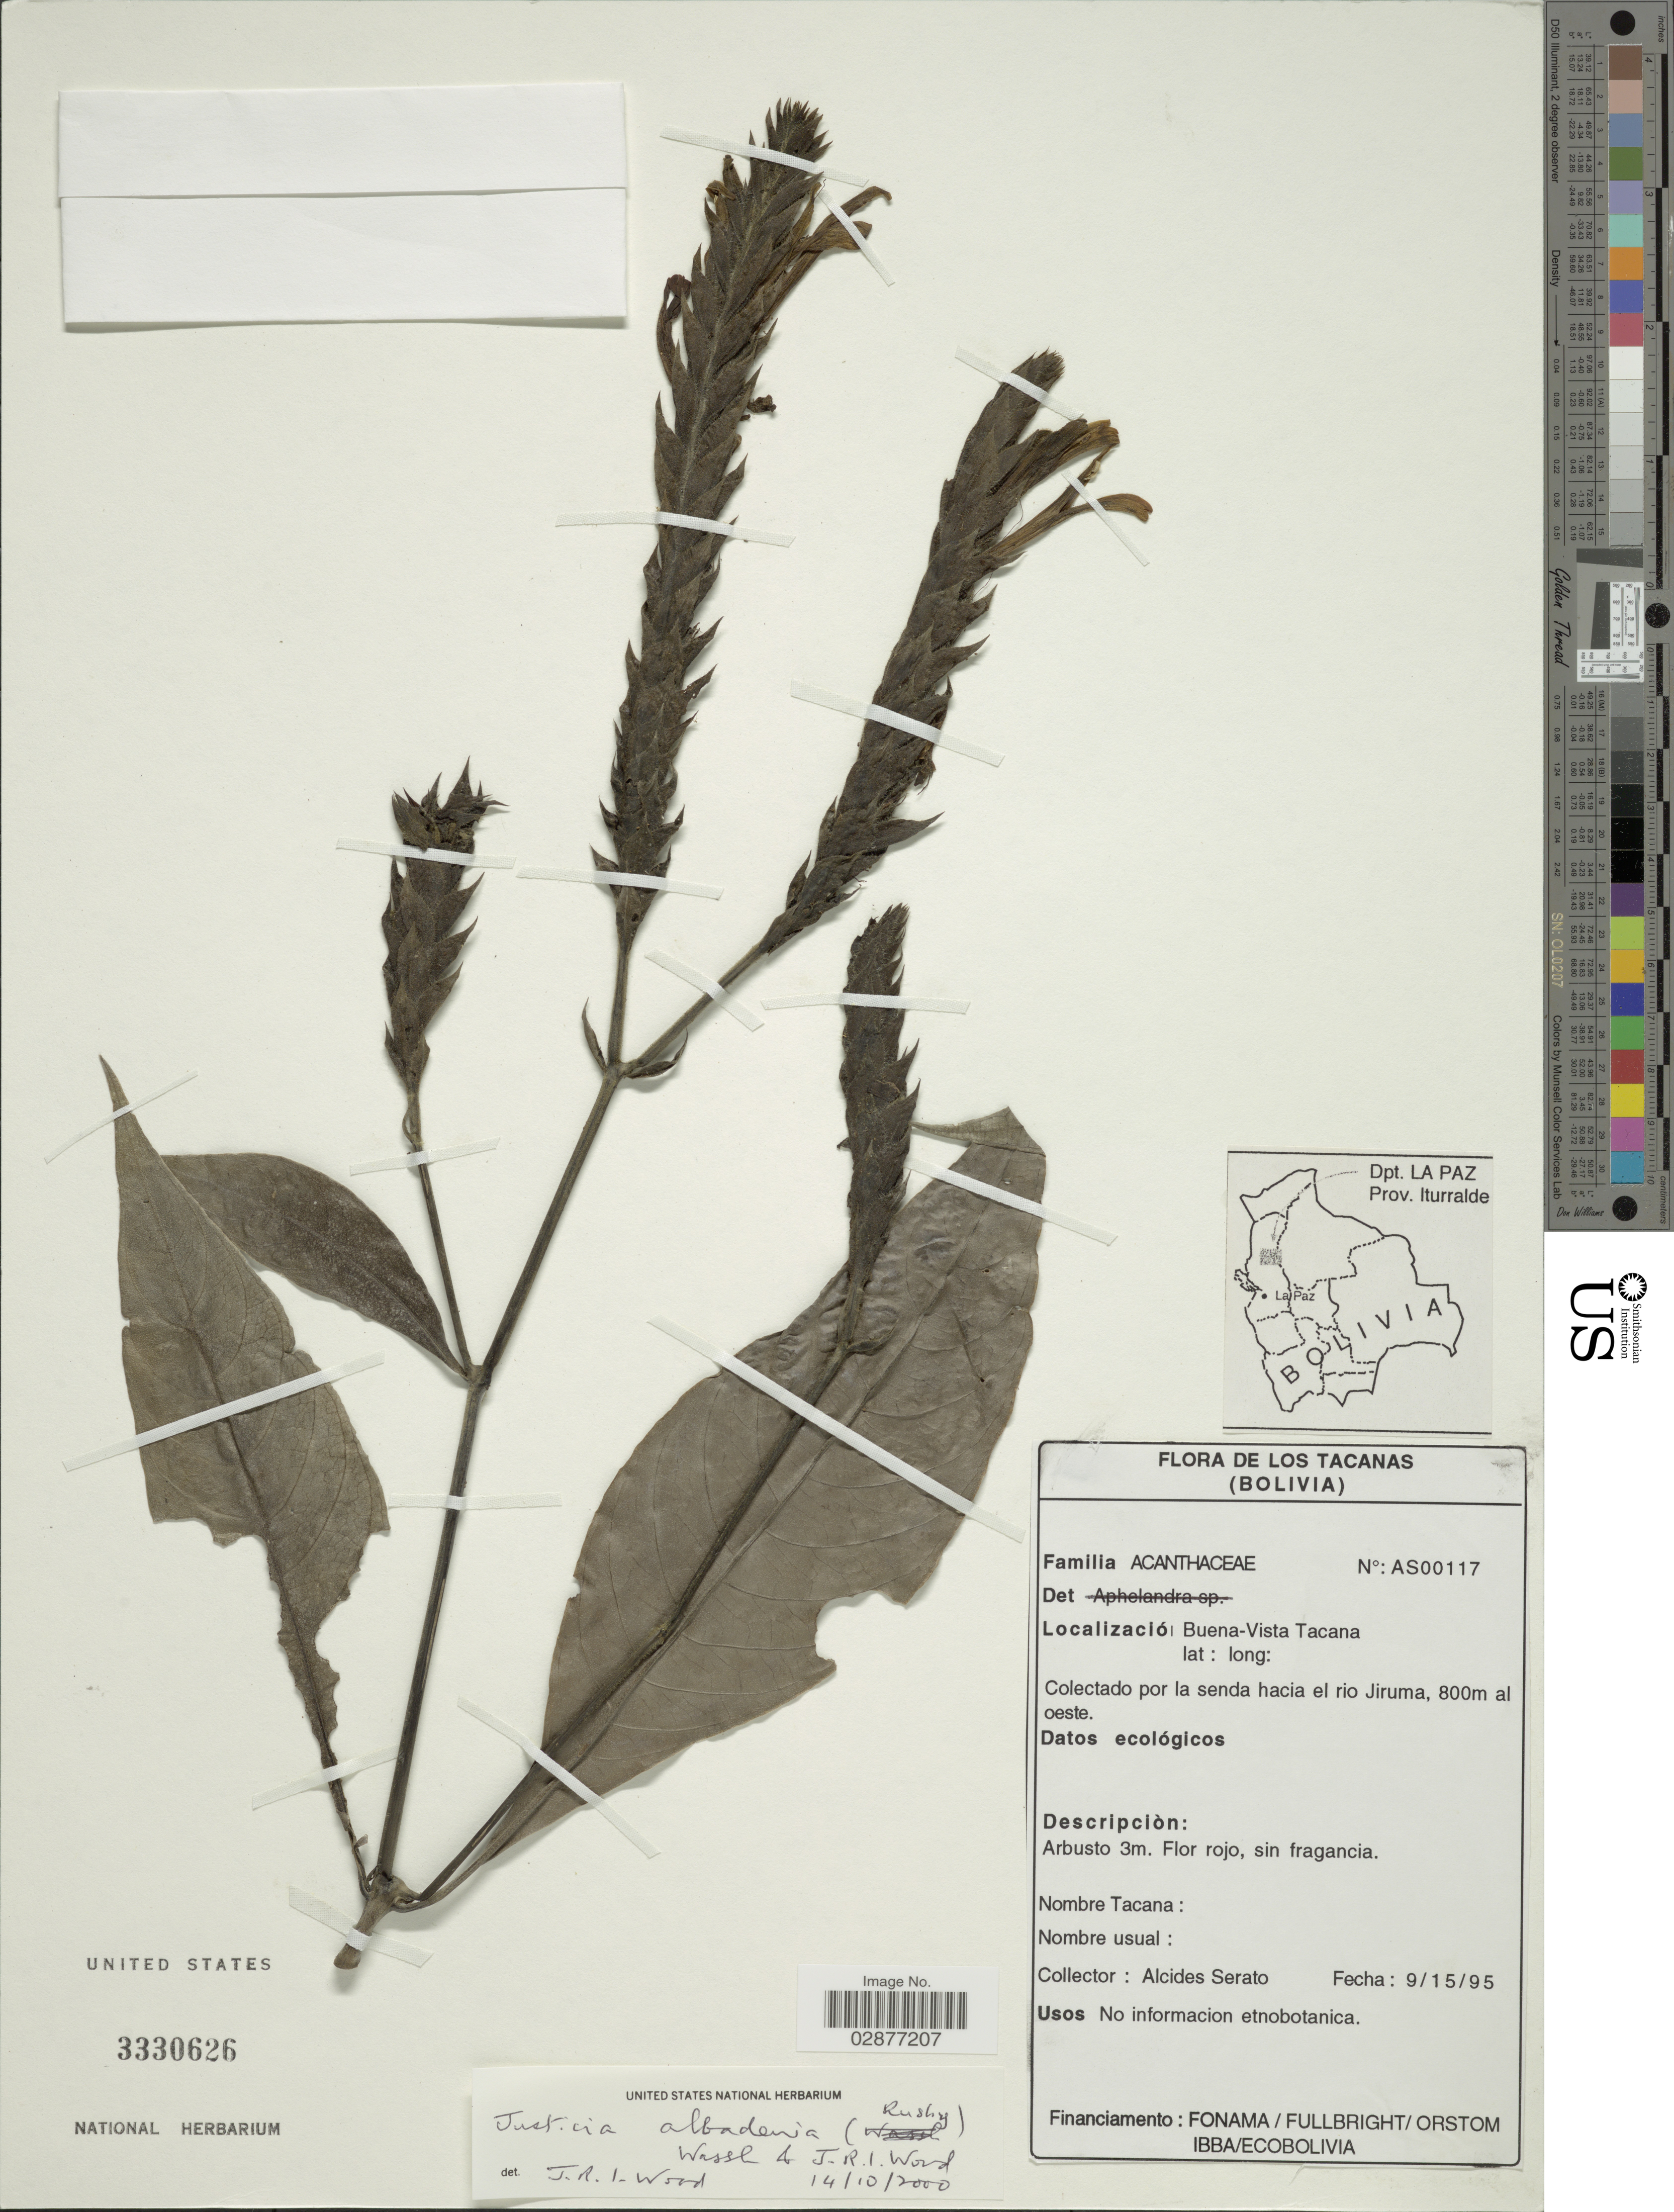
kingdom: Plantae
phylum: Tracheophyta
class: Magnoliopsida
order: Lamiales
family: Acanthaceae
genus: Justicia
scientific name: Justicia albadenia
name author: (Rusby) Wassh. & J.R.I. Wood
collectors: A. Serato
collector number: AS00117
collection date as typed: Transcribed d/m/y: 15/9/95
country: Bolivia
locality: Los Tacanas. Buena-Vista Tacana. Por la senda hacia el rio Jiruma, 800m al oeste.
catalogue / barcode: US 3330626